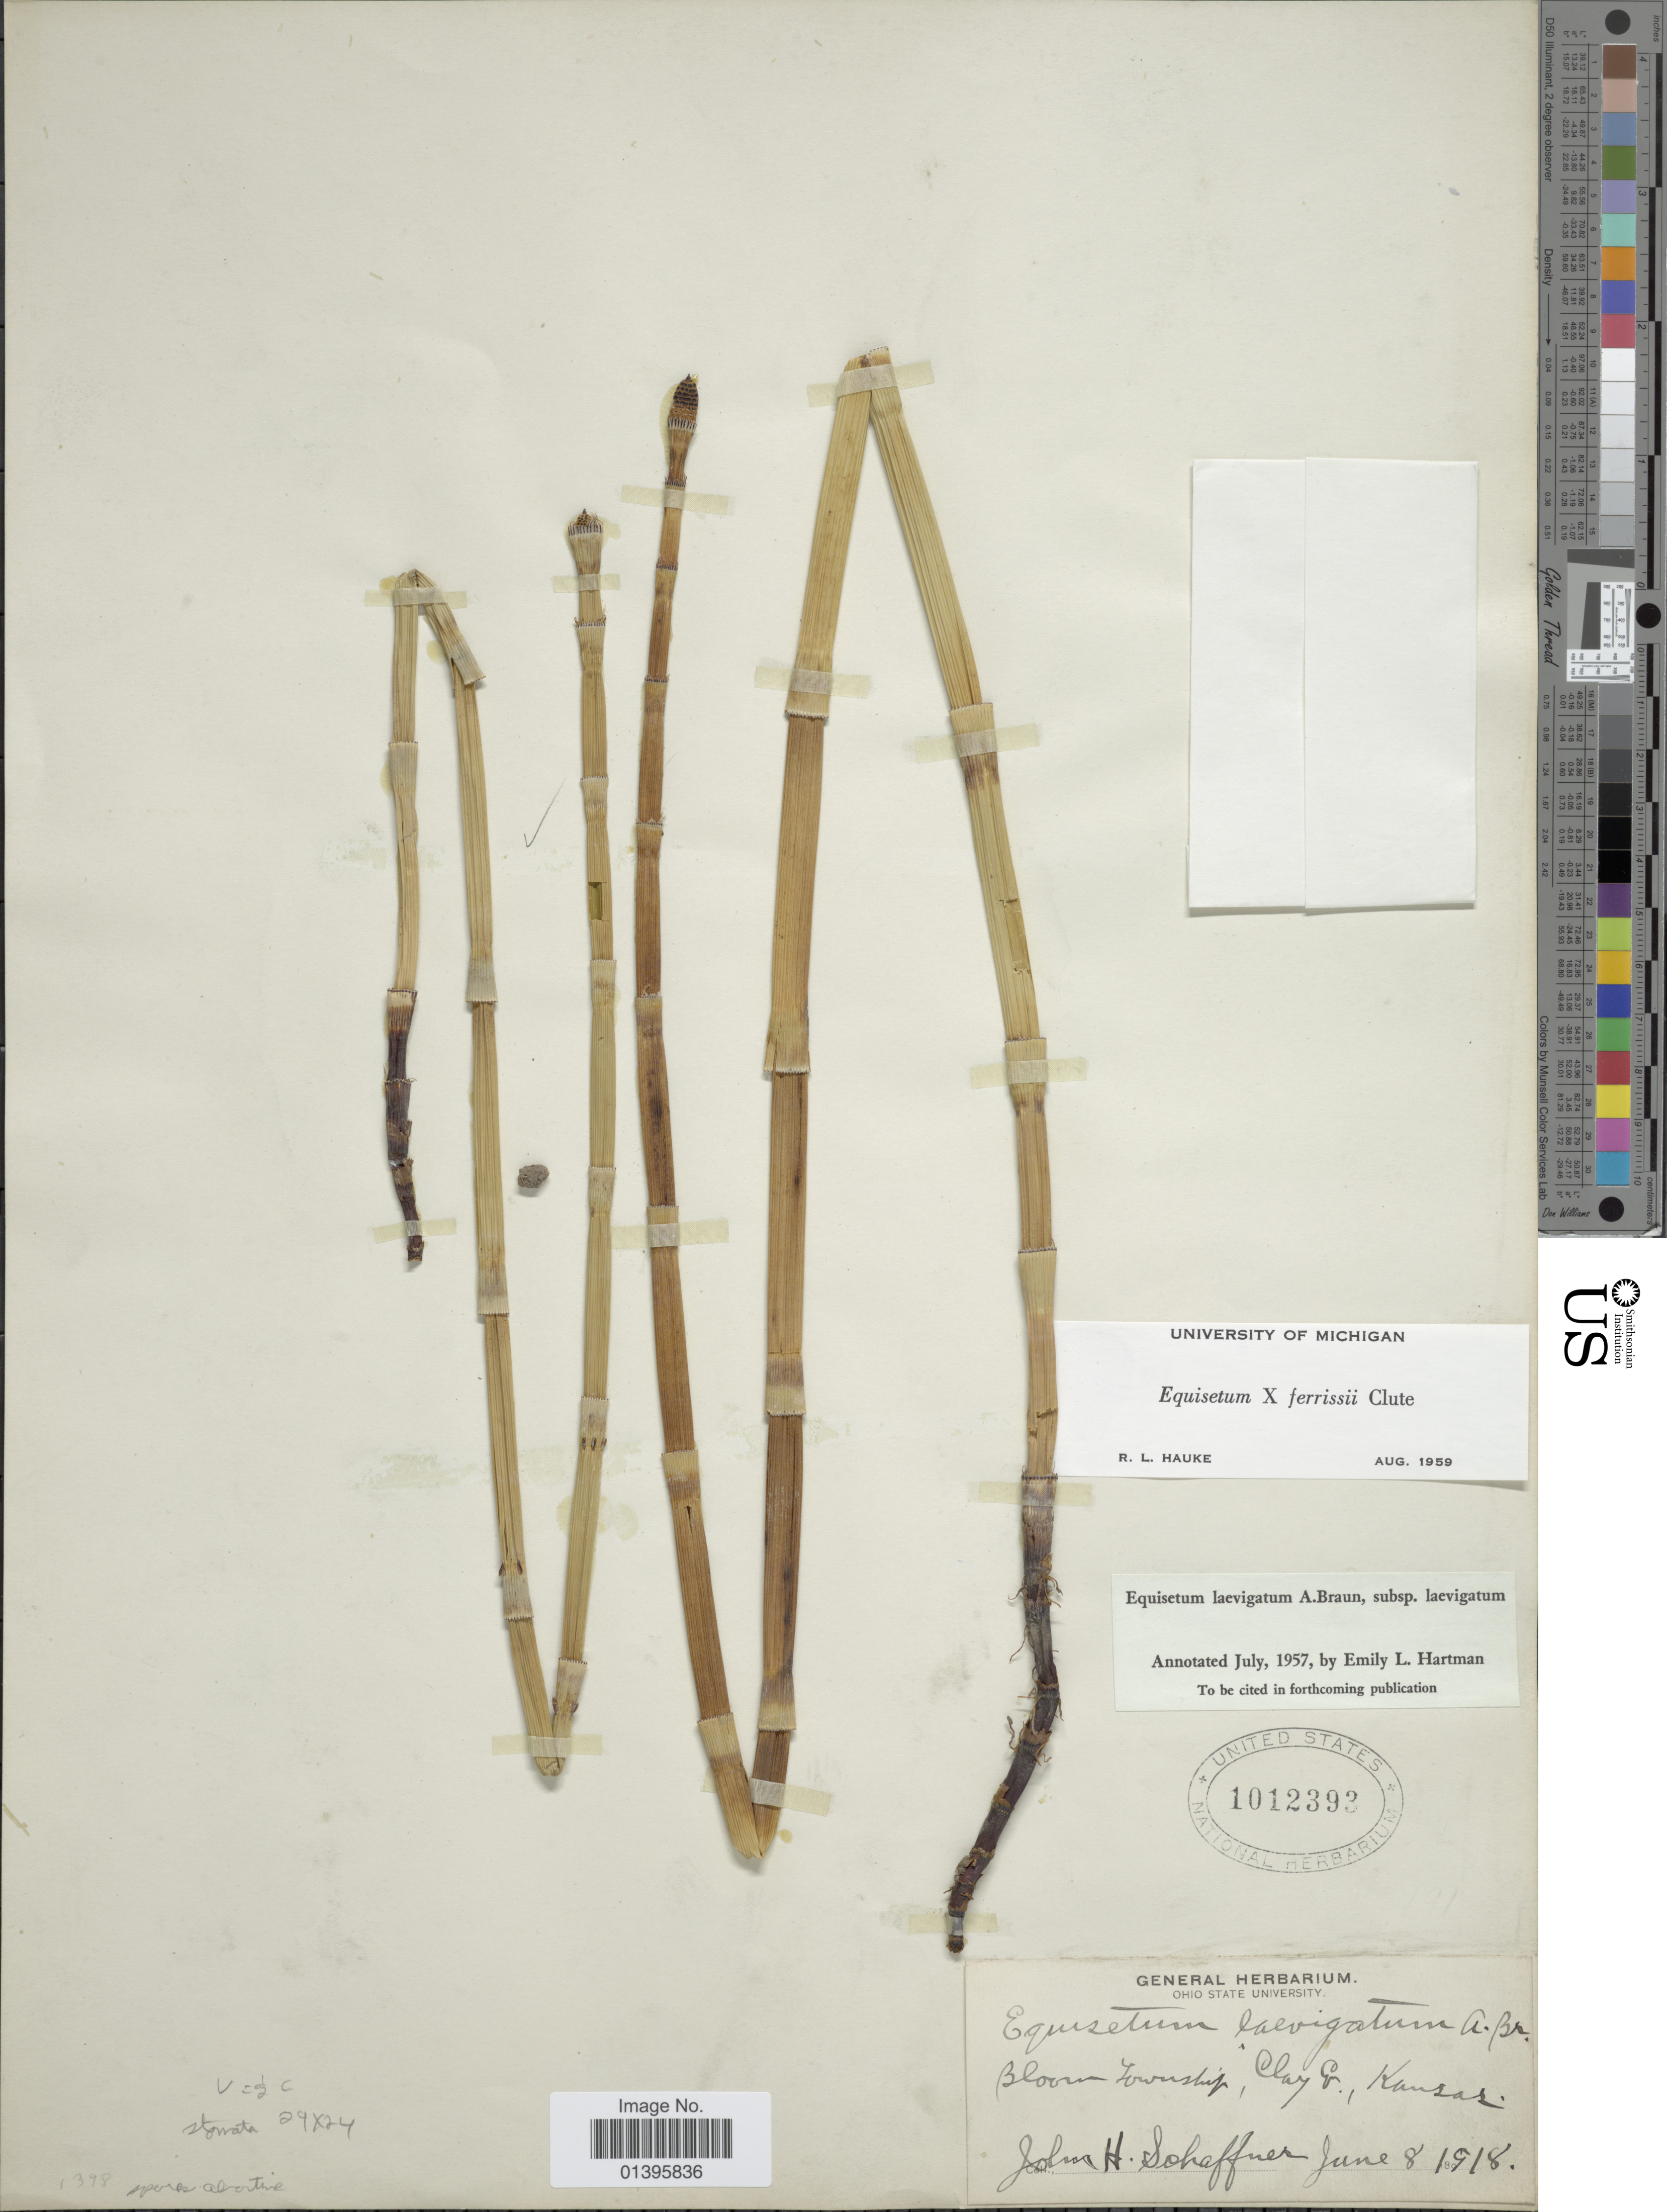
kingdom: Plantae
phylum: Tracheophyta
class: Polypodiopsida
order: Equisetales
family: Equisetaceae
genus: Equisetum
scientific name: Equisetum x ferrissii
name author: Clute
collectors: J. H. Schaffner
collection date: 1918-06-08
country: United States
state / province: Kansas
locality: Bloorn Township, Clay Co.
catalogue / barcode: US 1012393